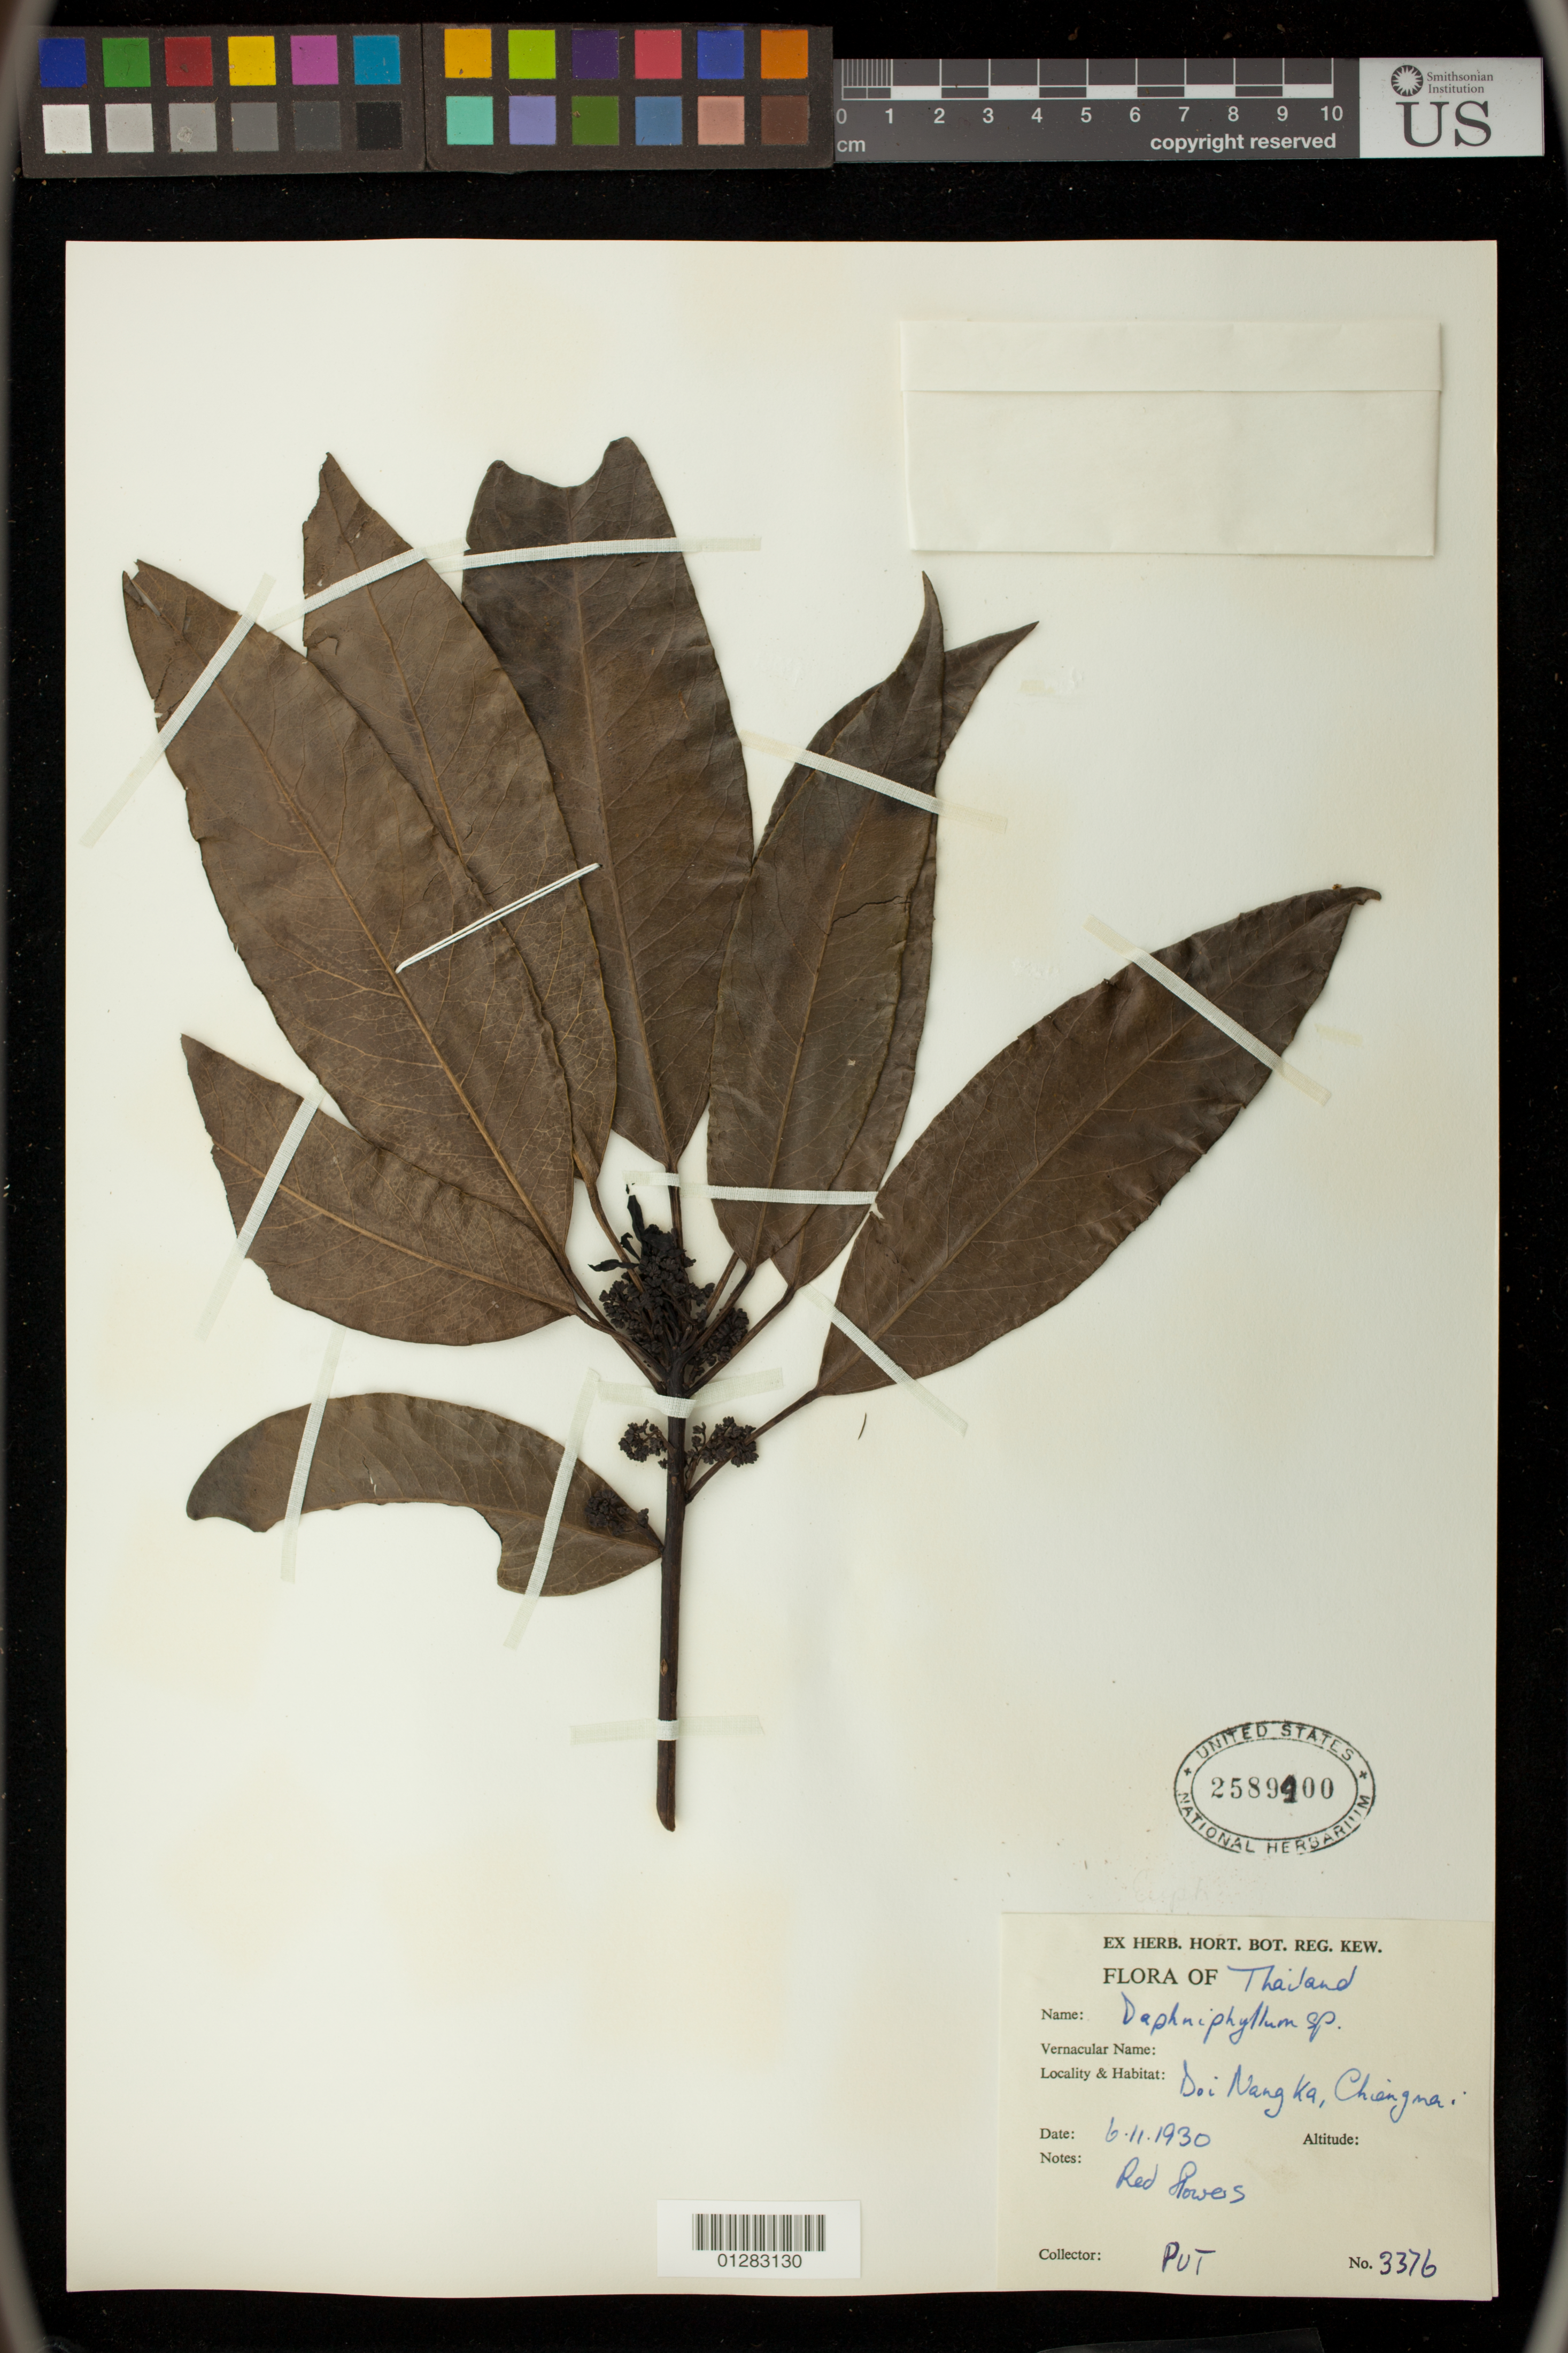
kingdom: Plantae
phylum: Tracheophyta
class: Magnoliopsida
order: Saxifragales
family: Daphniphyllaceae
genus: Daphniphyllum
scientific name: Daphniphyllum sp.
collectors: -. Put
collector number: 3376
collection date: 1930-11-06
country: Thailand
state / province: Chiang Mai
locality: Doi Nang Ka, Chiengmai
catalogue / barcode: US 2589400